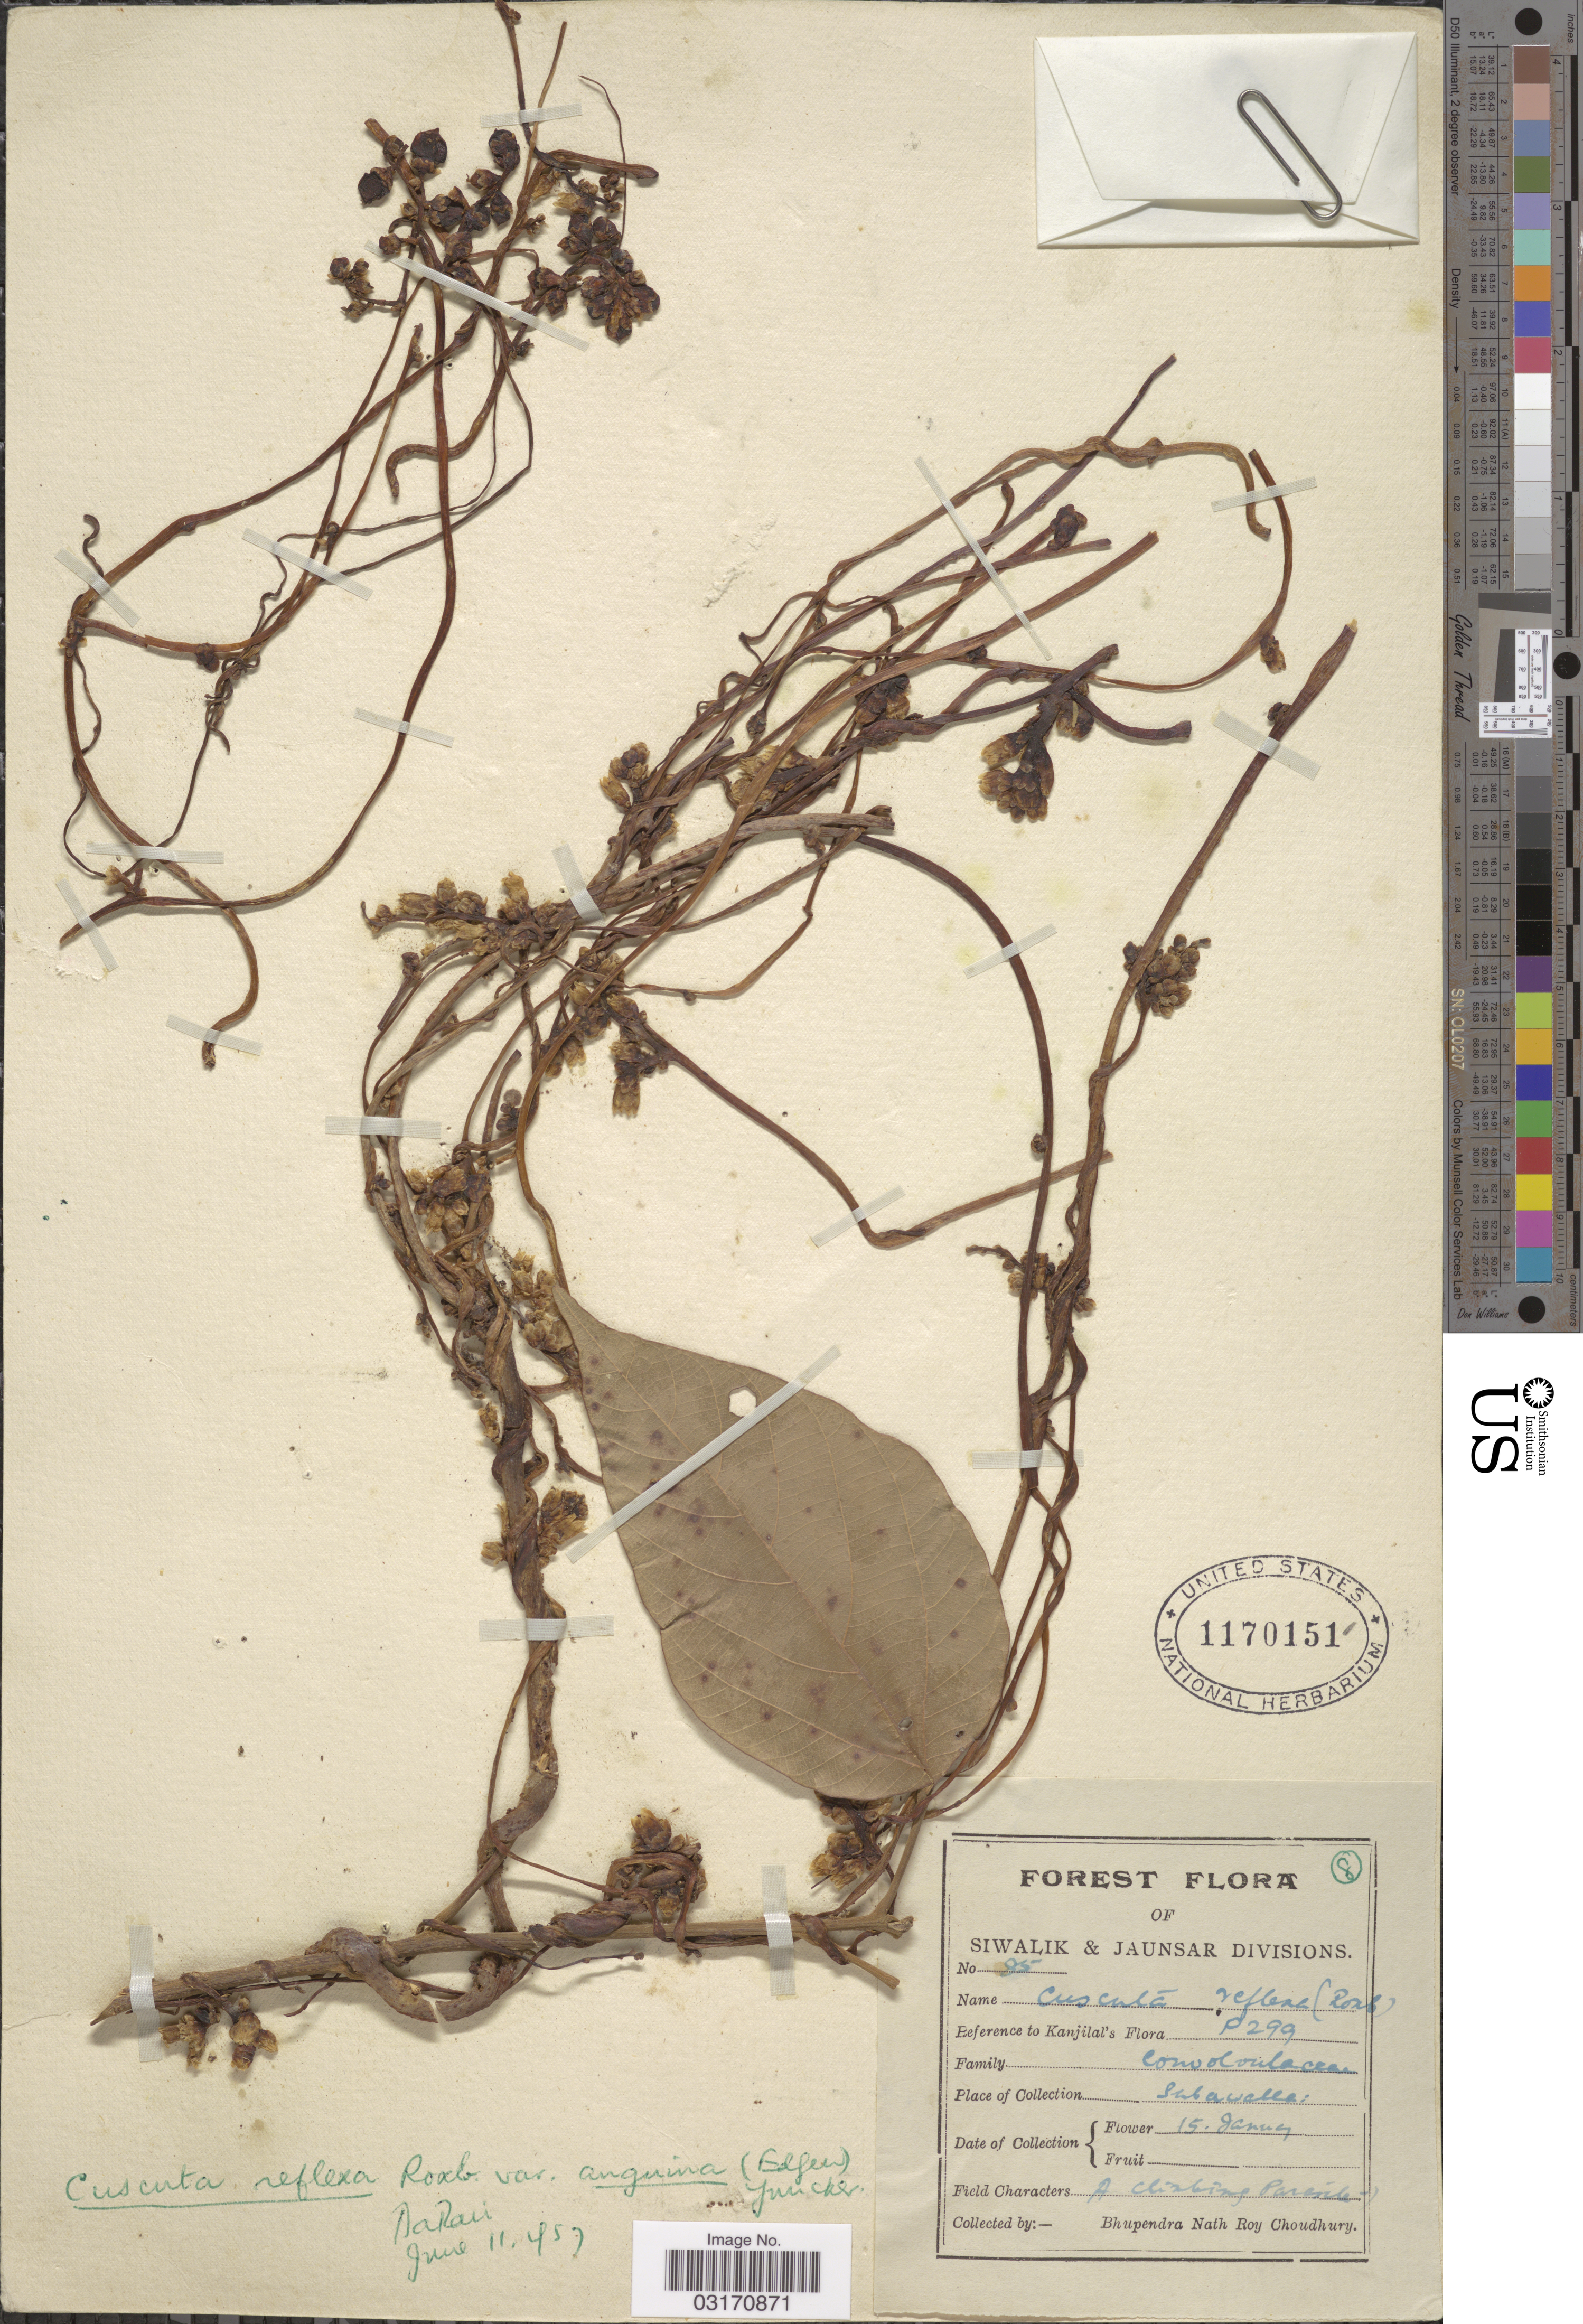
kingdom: Plantae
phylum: Tracheophyta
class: Magnoliopsida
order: Solanales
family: Convolvulaceae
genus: Cuscuta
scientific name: Cuscuta reflexa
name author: Roxb.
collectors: B. Choudhury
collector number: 85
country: India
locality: Siwalik & Jaunsar Divisions. Sabawalla.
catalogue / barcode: US 1170151